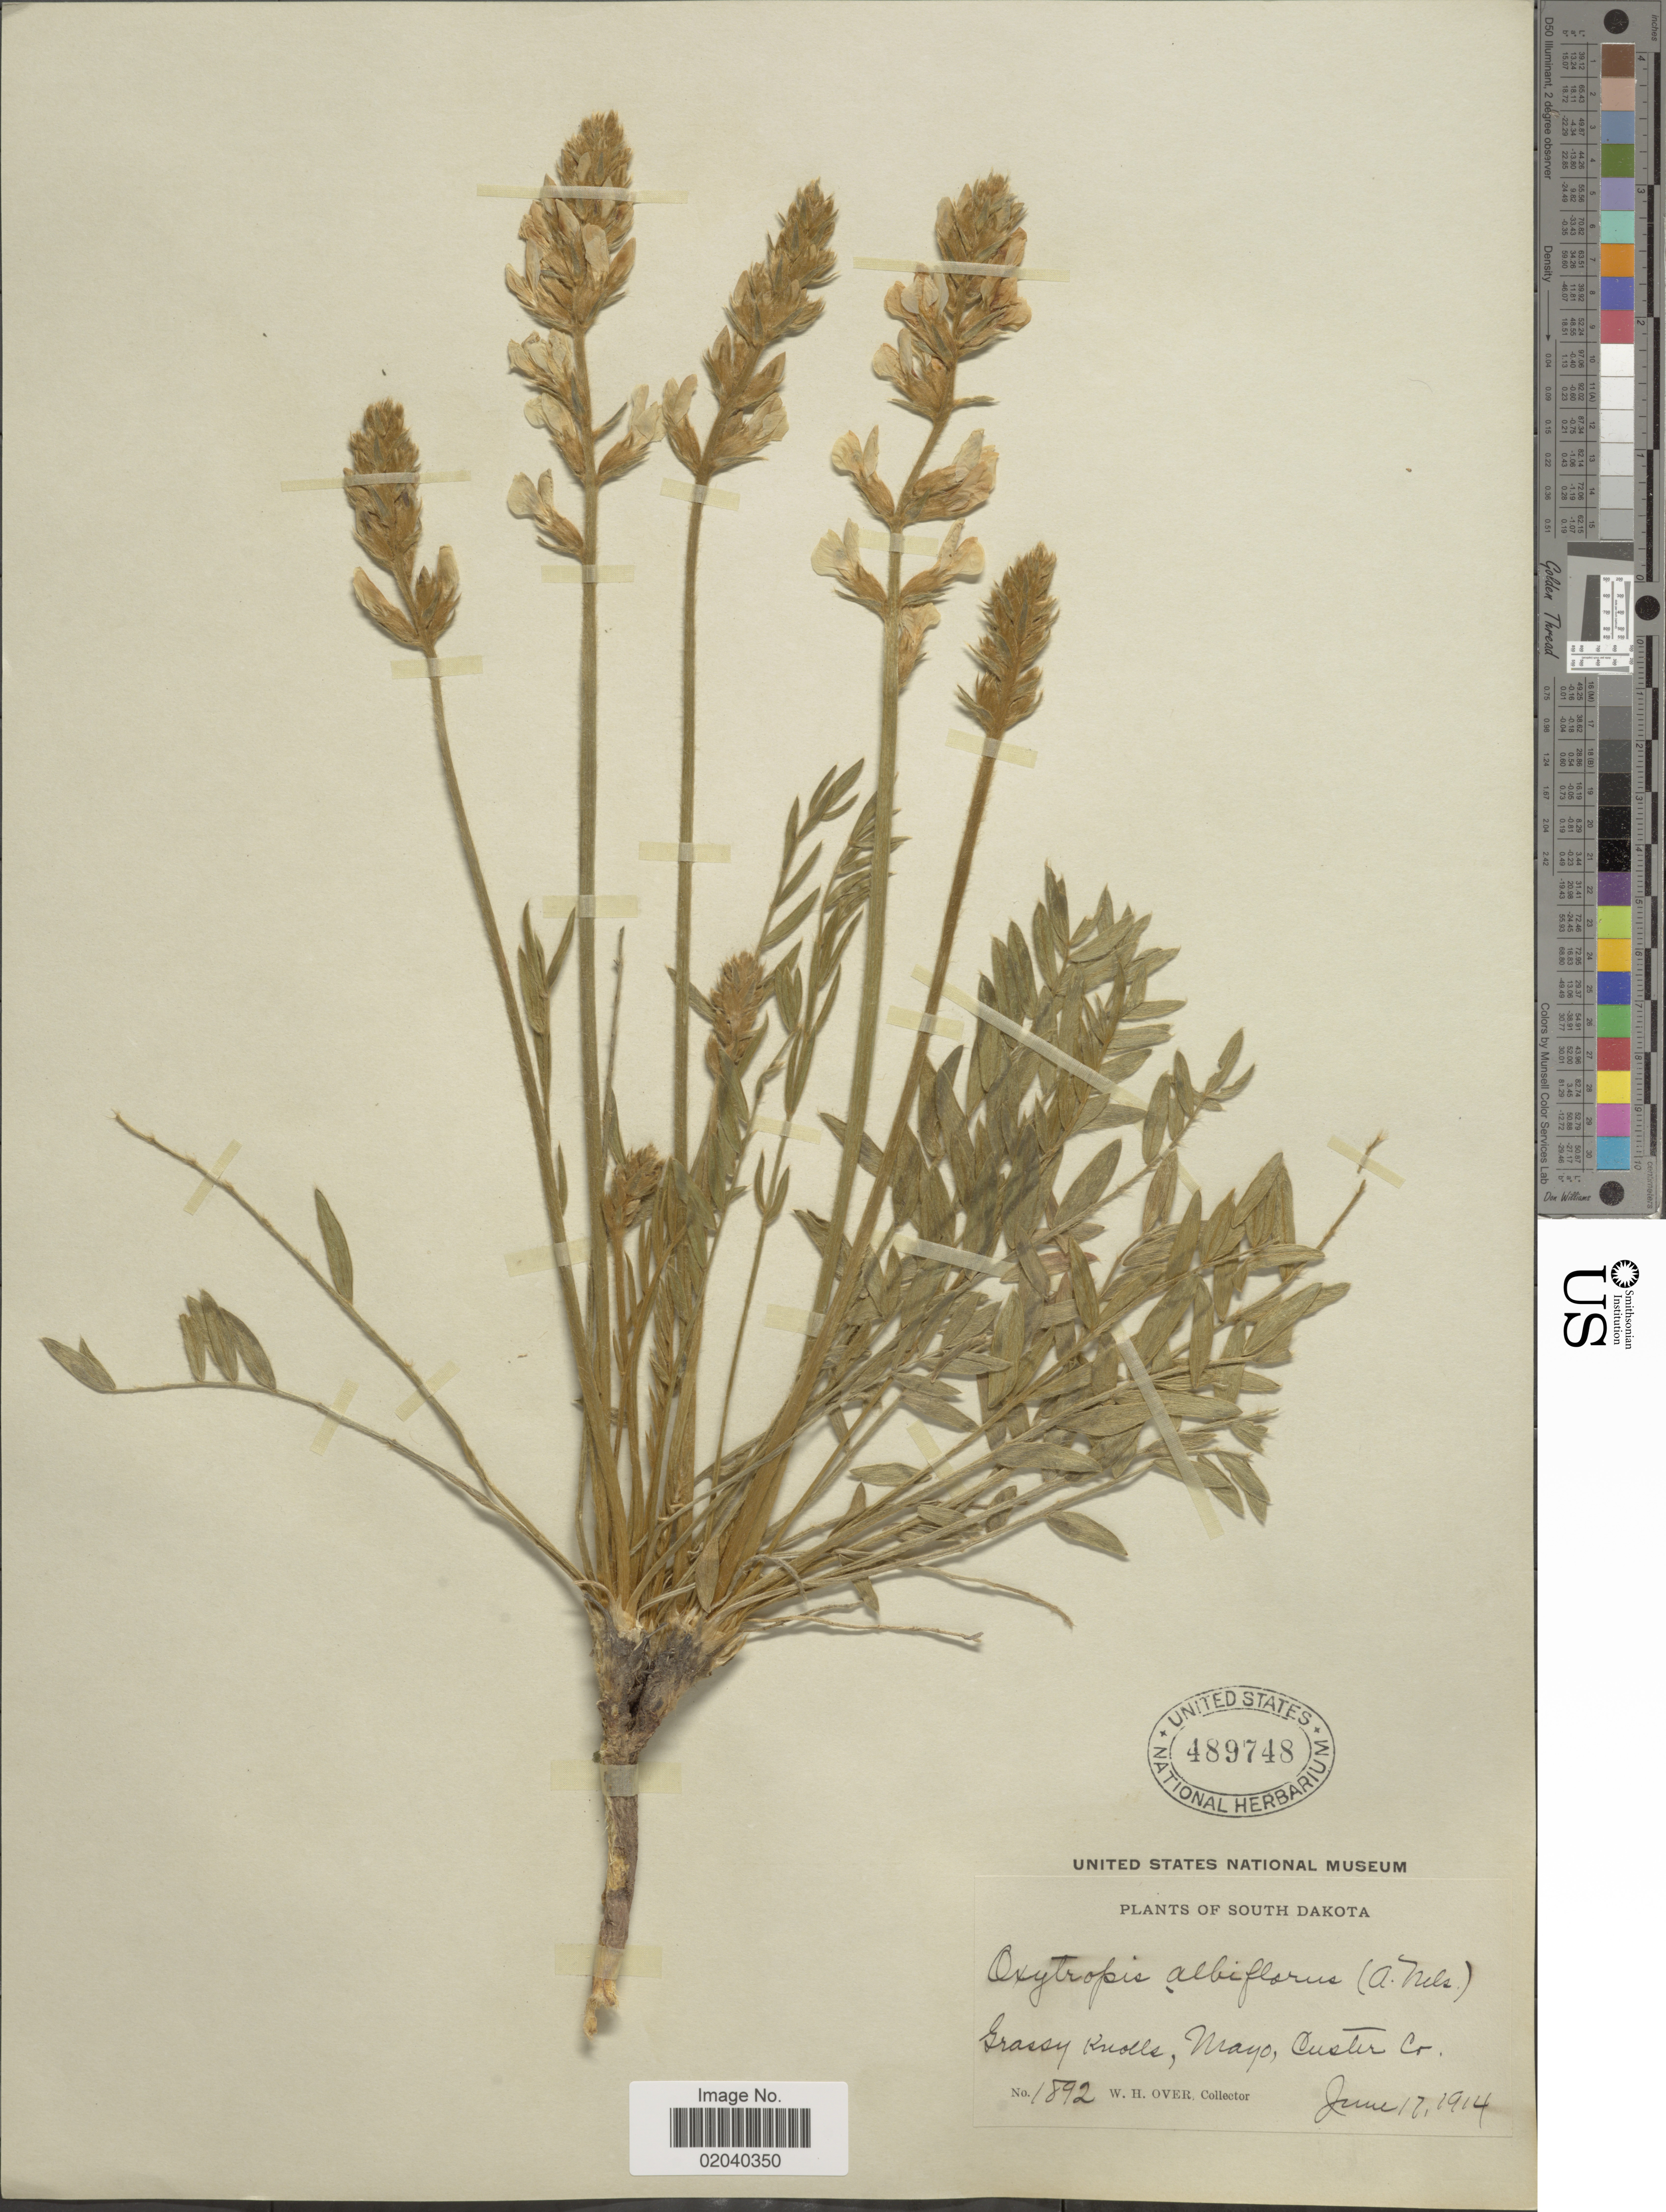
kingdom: Plantae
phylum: Tracheophyta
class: Magnoliopsida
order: Fabales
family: Fabaceae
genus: Oxytropis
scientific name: Oxytropis sericea var. sericea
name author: Nutt.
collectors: W. Over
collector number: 1892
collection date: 1914-06-17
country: United States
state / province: South Dakota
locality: Grassy Knolls, Mayo, Custer Co.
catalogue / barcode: US 489748